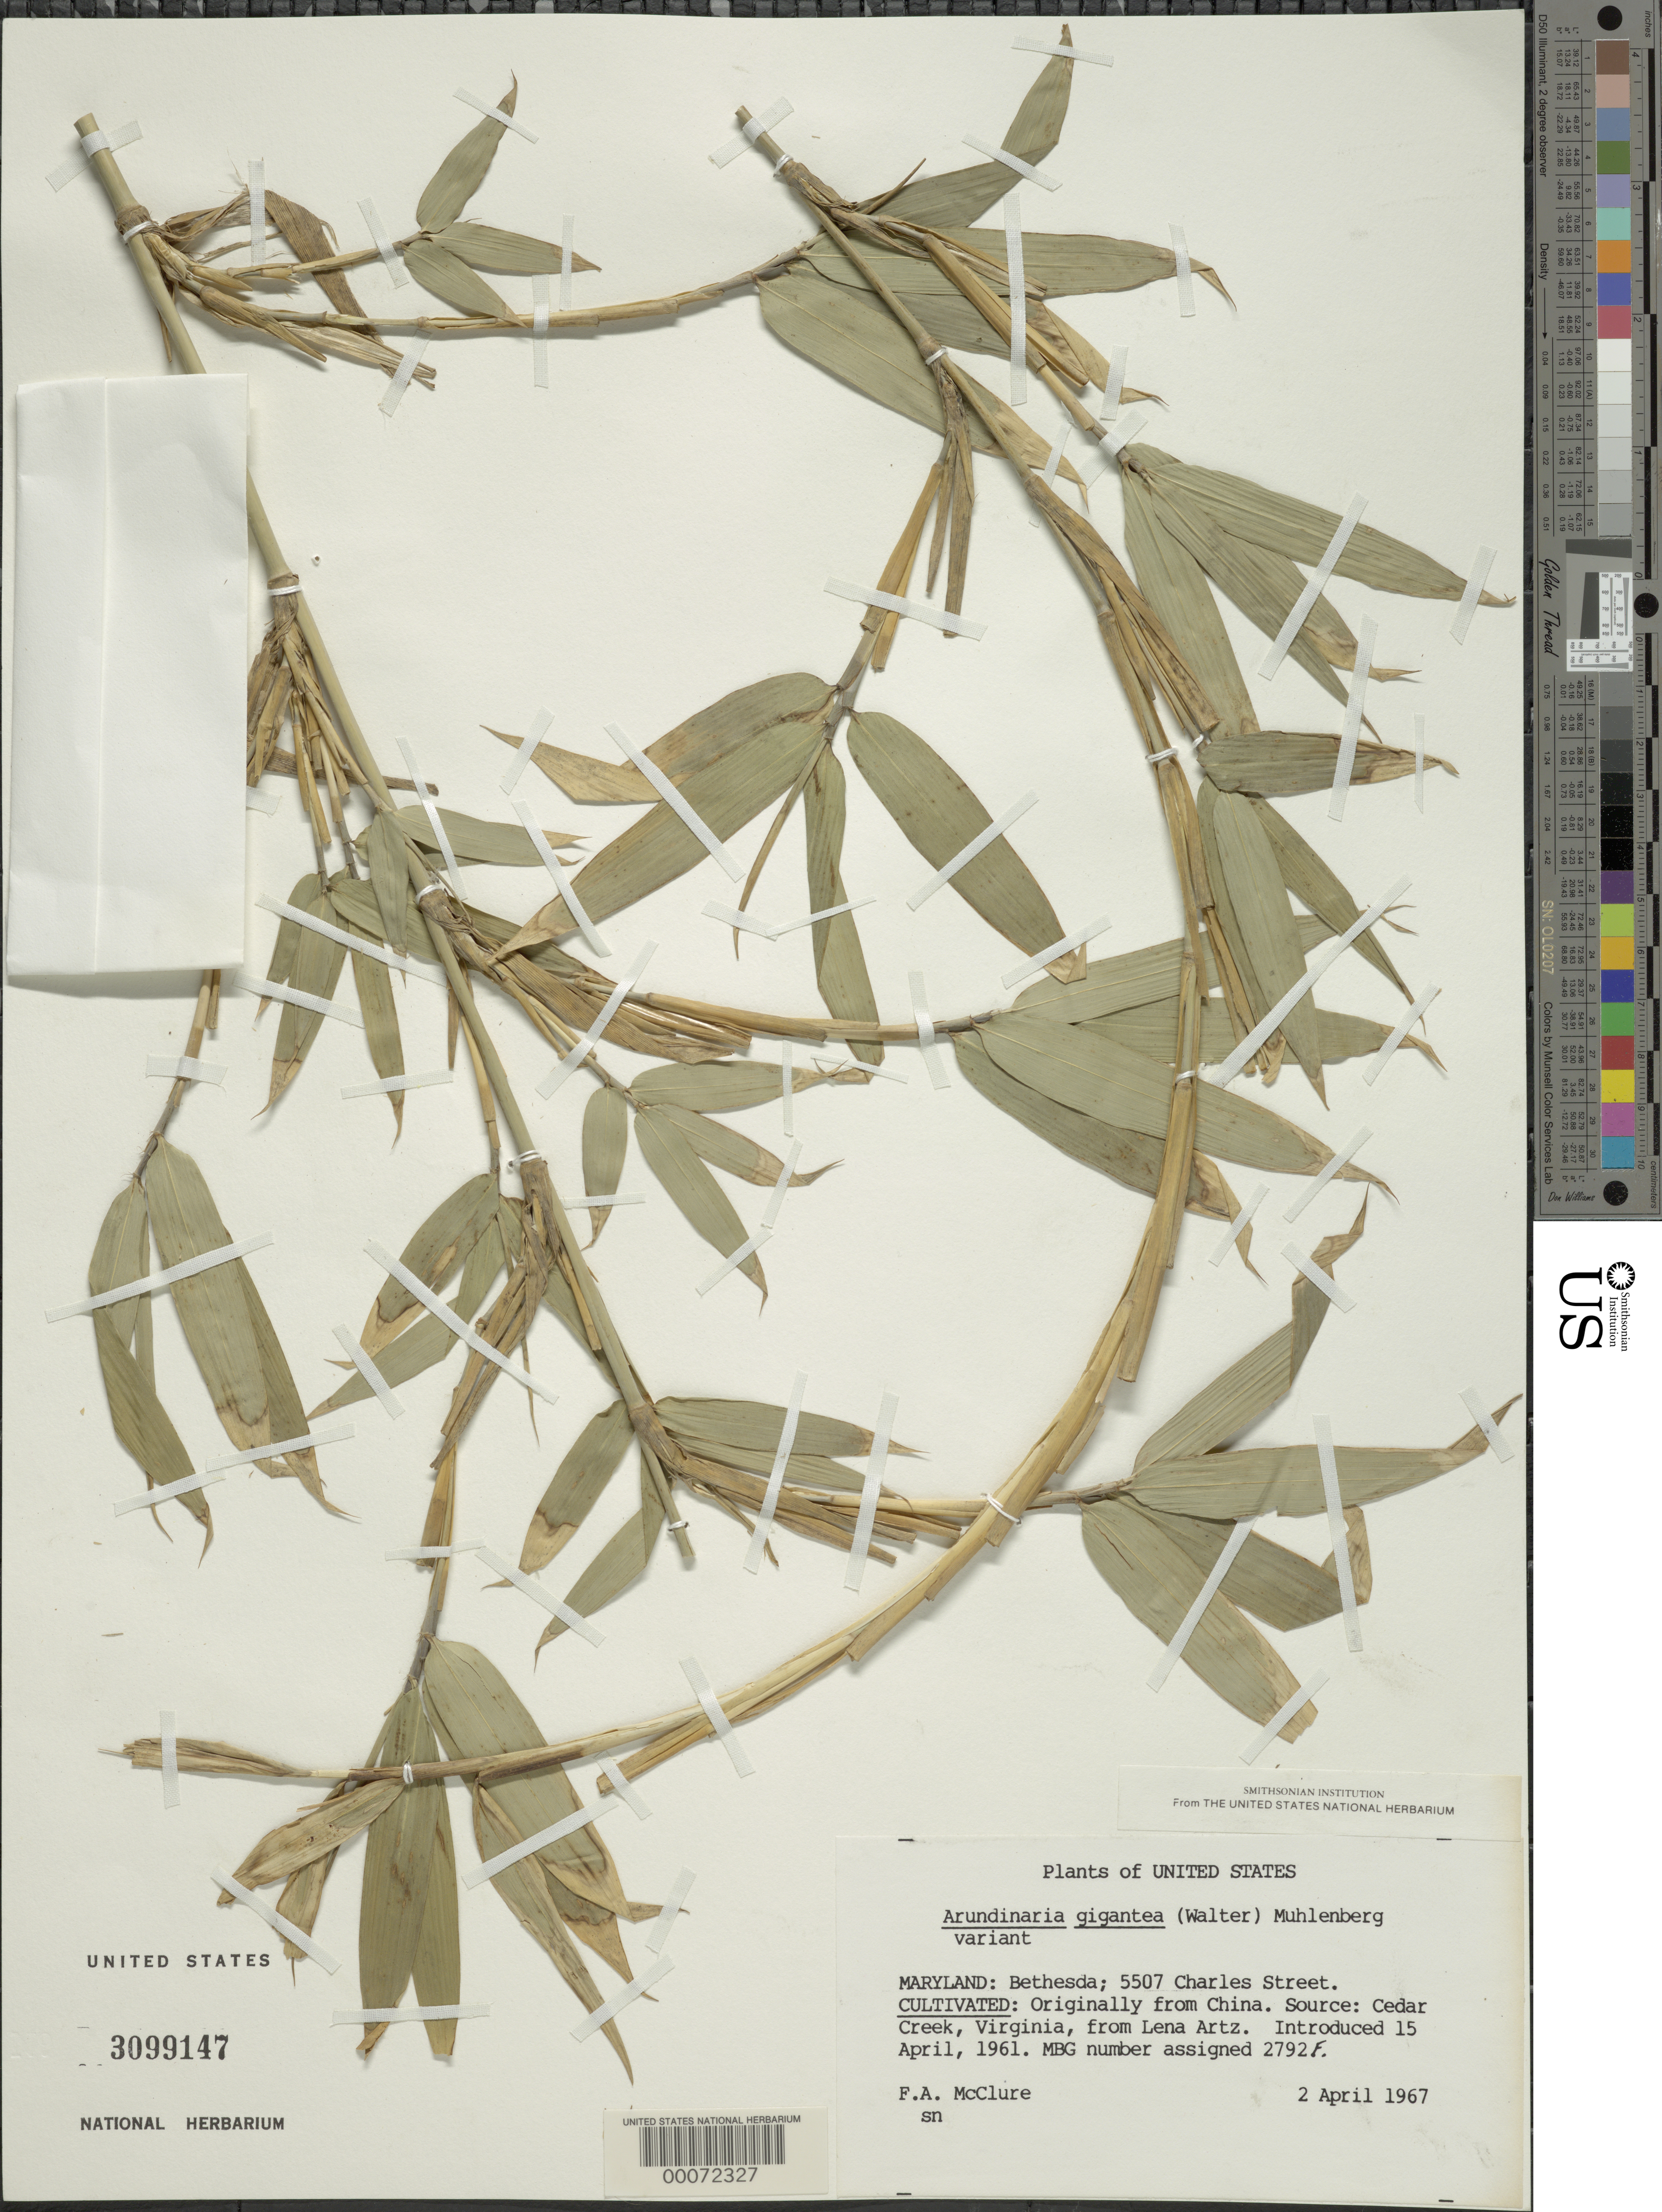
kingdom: Plantae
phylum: Tracheophyta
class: Liliopsida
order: Poales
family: Poaceae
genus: Arundinaria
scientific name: Arundinaria gigantea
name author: (Walter) Muhl.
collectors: F. A. McClure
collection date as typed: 02 Apr 1967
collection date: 1967-04-02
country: United States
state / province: Maryland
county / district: Montgomery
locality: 5507 Charles Street, Bethesda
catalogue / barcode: US 3099147